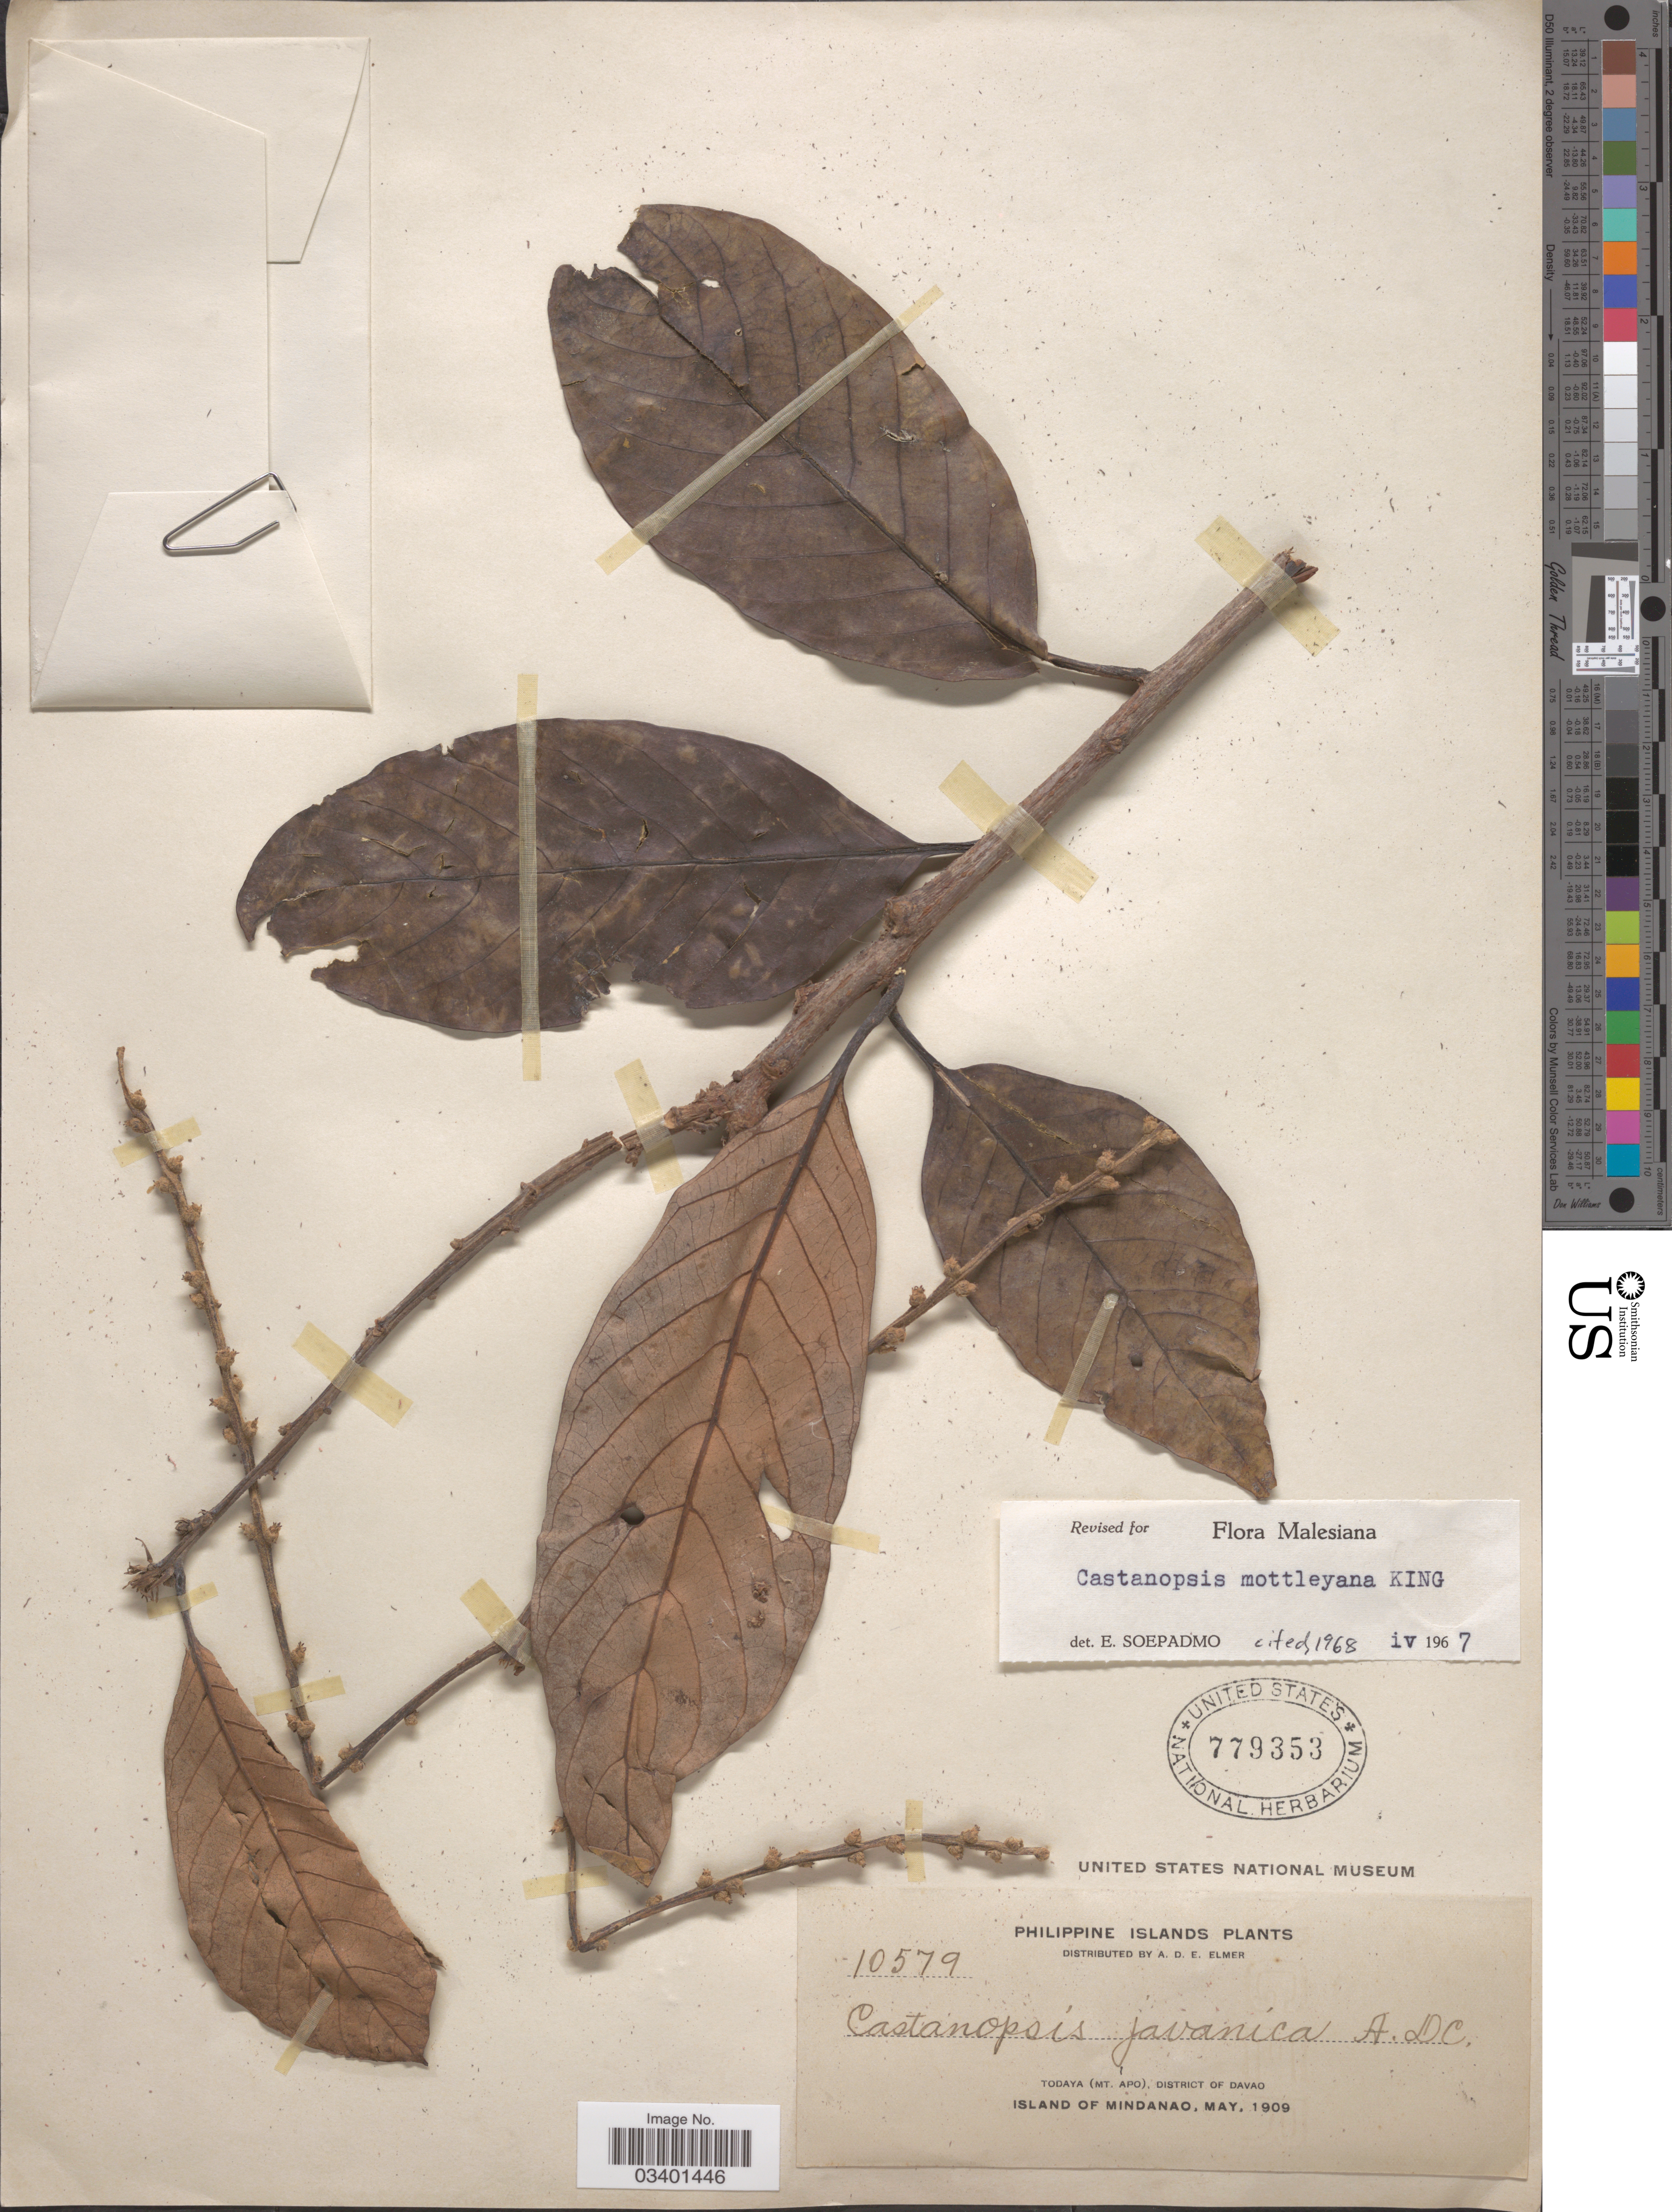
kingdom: Plantae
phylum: Tracheophyta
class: Magnoliopsida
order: Fagales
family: Fagaceae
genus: Castanopsis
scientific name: Castanopsis motleyana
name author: King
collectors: A. D. E. Elmer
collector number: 10579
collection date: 1909-05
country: Philippines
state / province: Davao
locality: Todaya (Mt. Apo), District of Davao. Island of Mindanao.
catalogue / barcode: US 779353